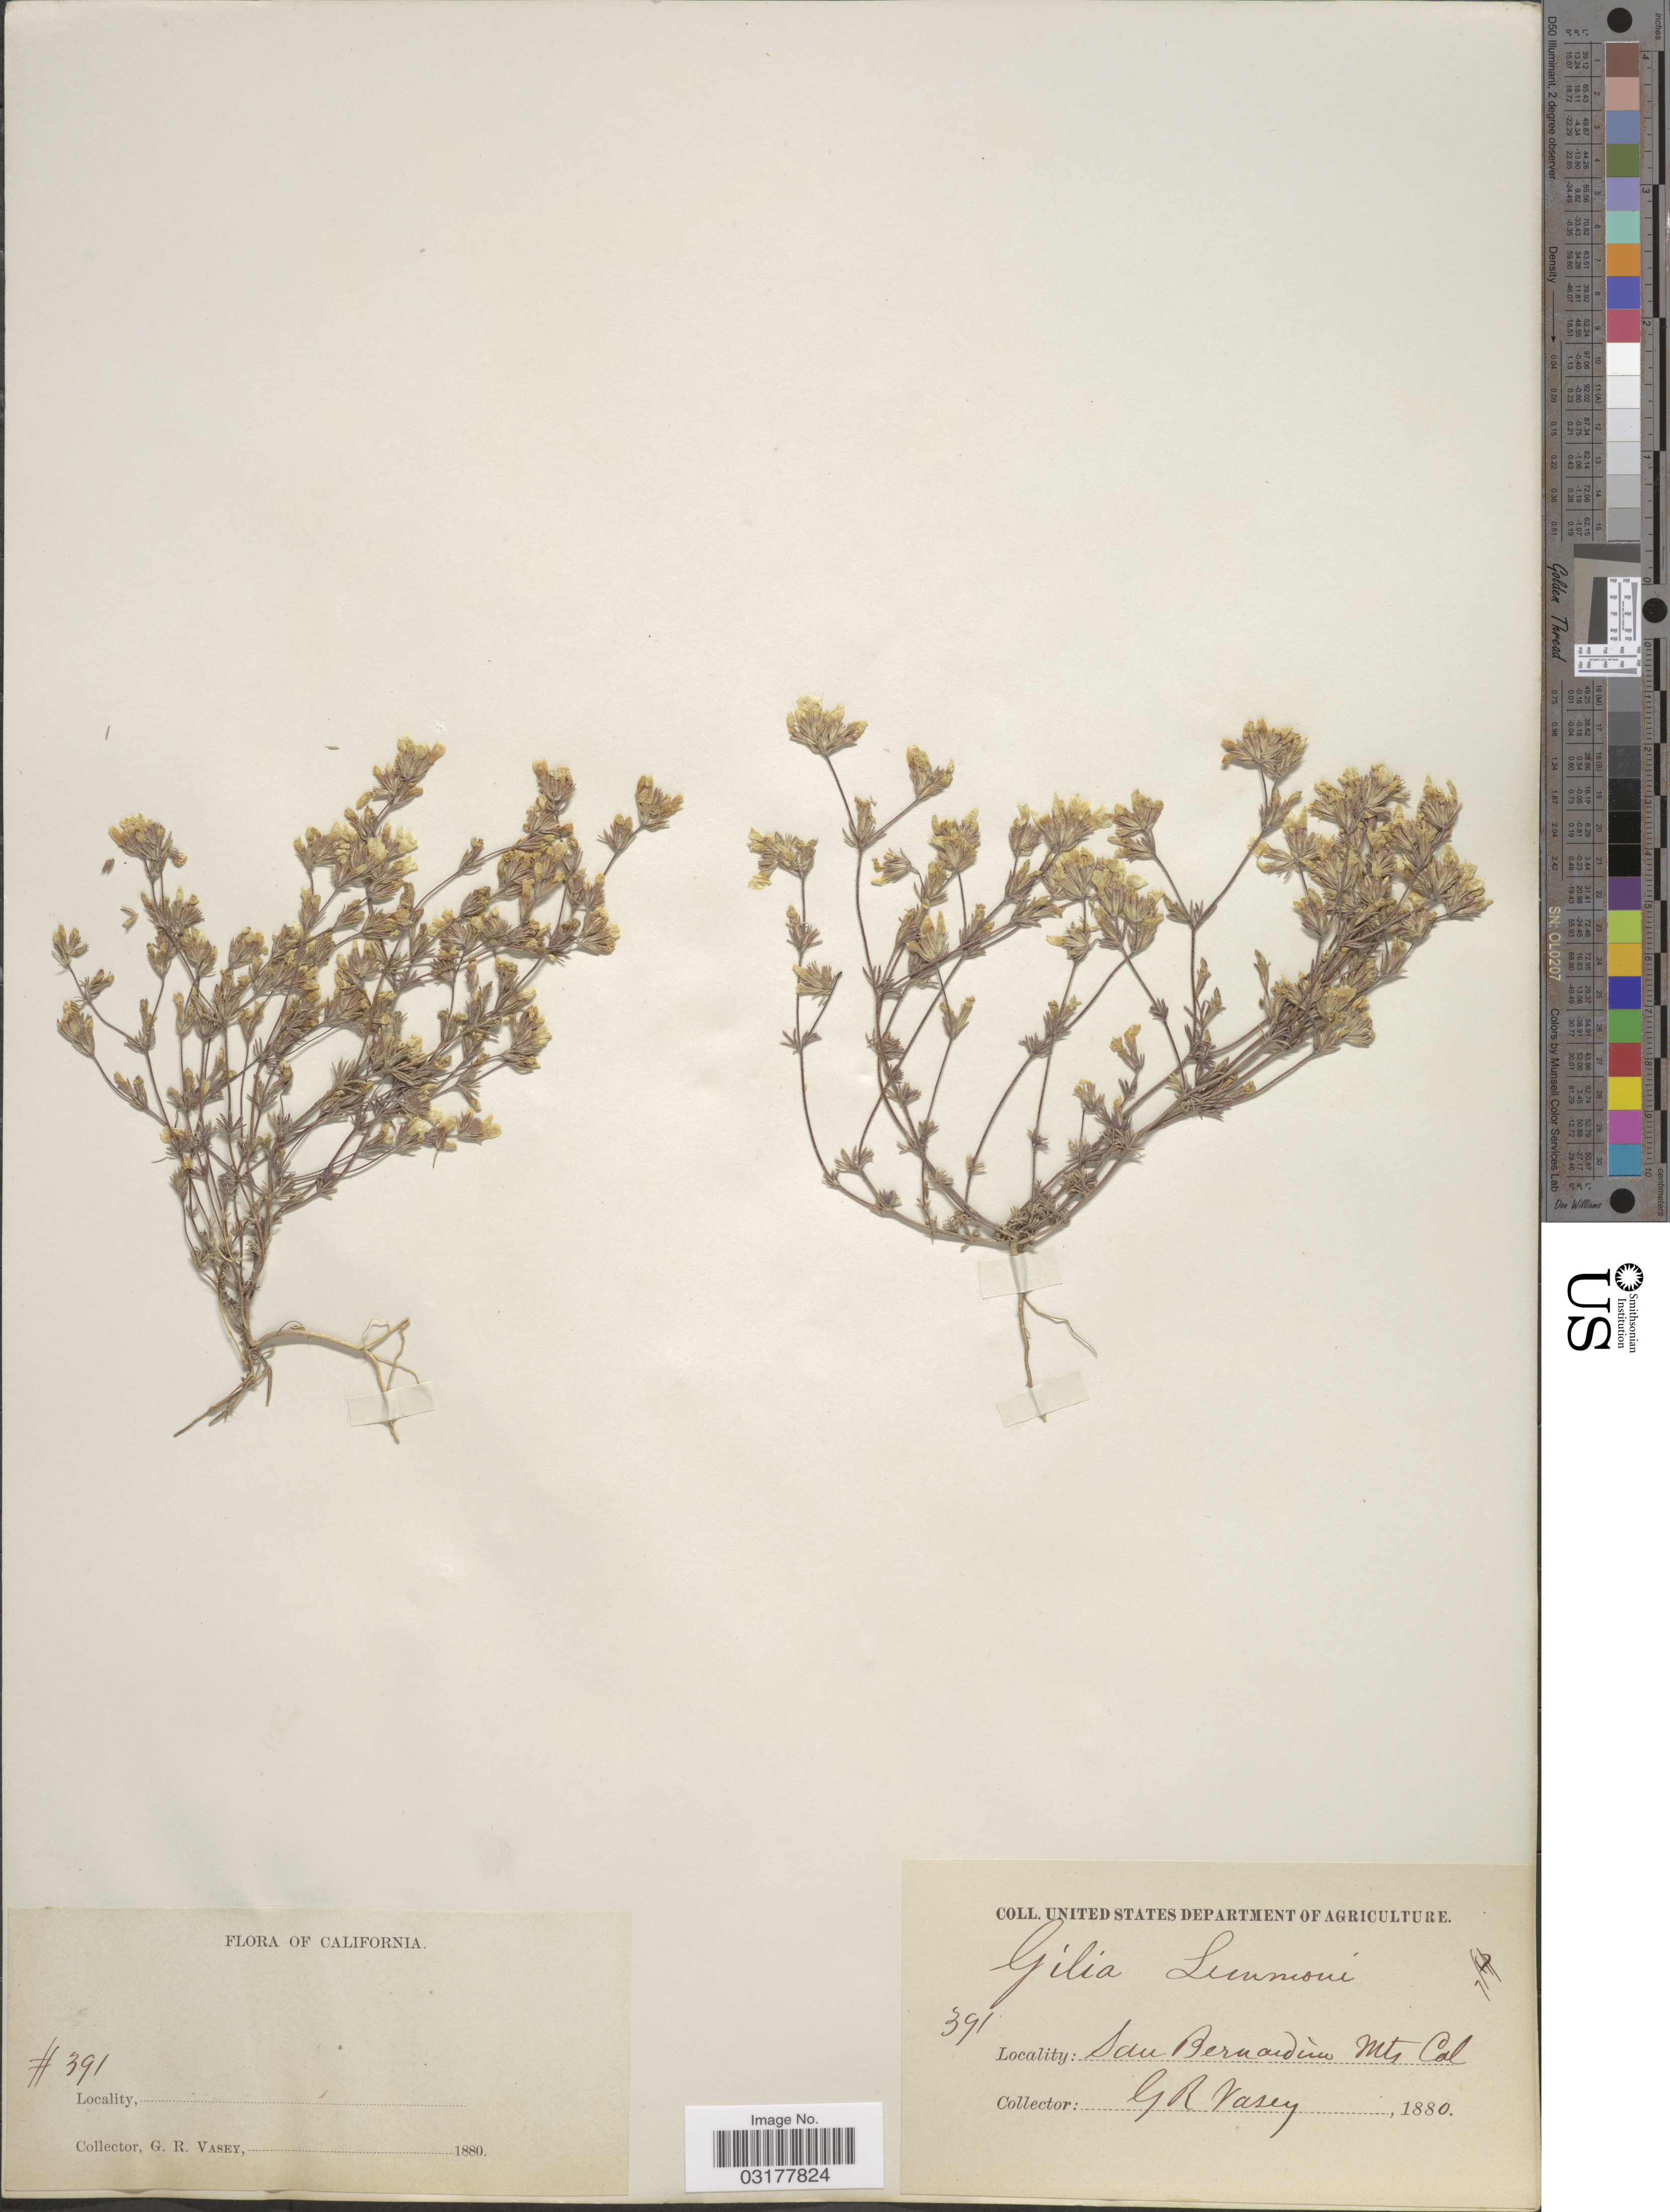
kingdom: Plantae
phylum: Tracheophyta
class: Magnoliopsida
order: Ericales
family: Polemoniaceae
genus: Leptosiphon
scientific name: Leptosiphon lemmonii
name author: (A. Gray) J.M. Porter & L.A. Johnson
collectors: G. R. Vasey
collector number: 391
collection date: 1880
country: United States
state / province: California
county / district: San Bernardino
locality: San Bernardino Mts.